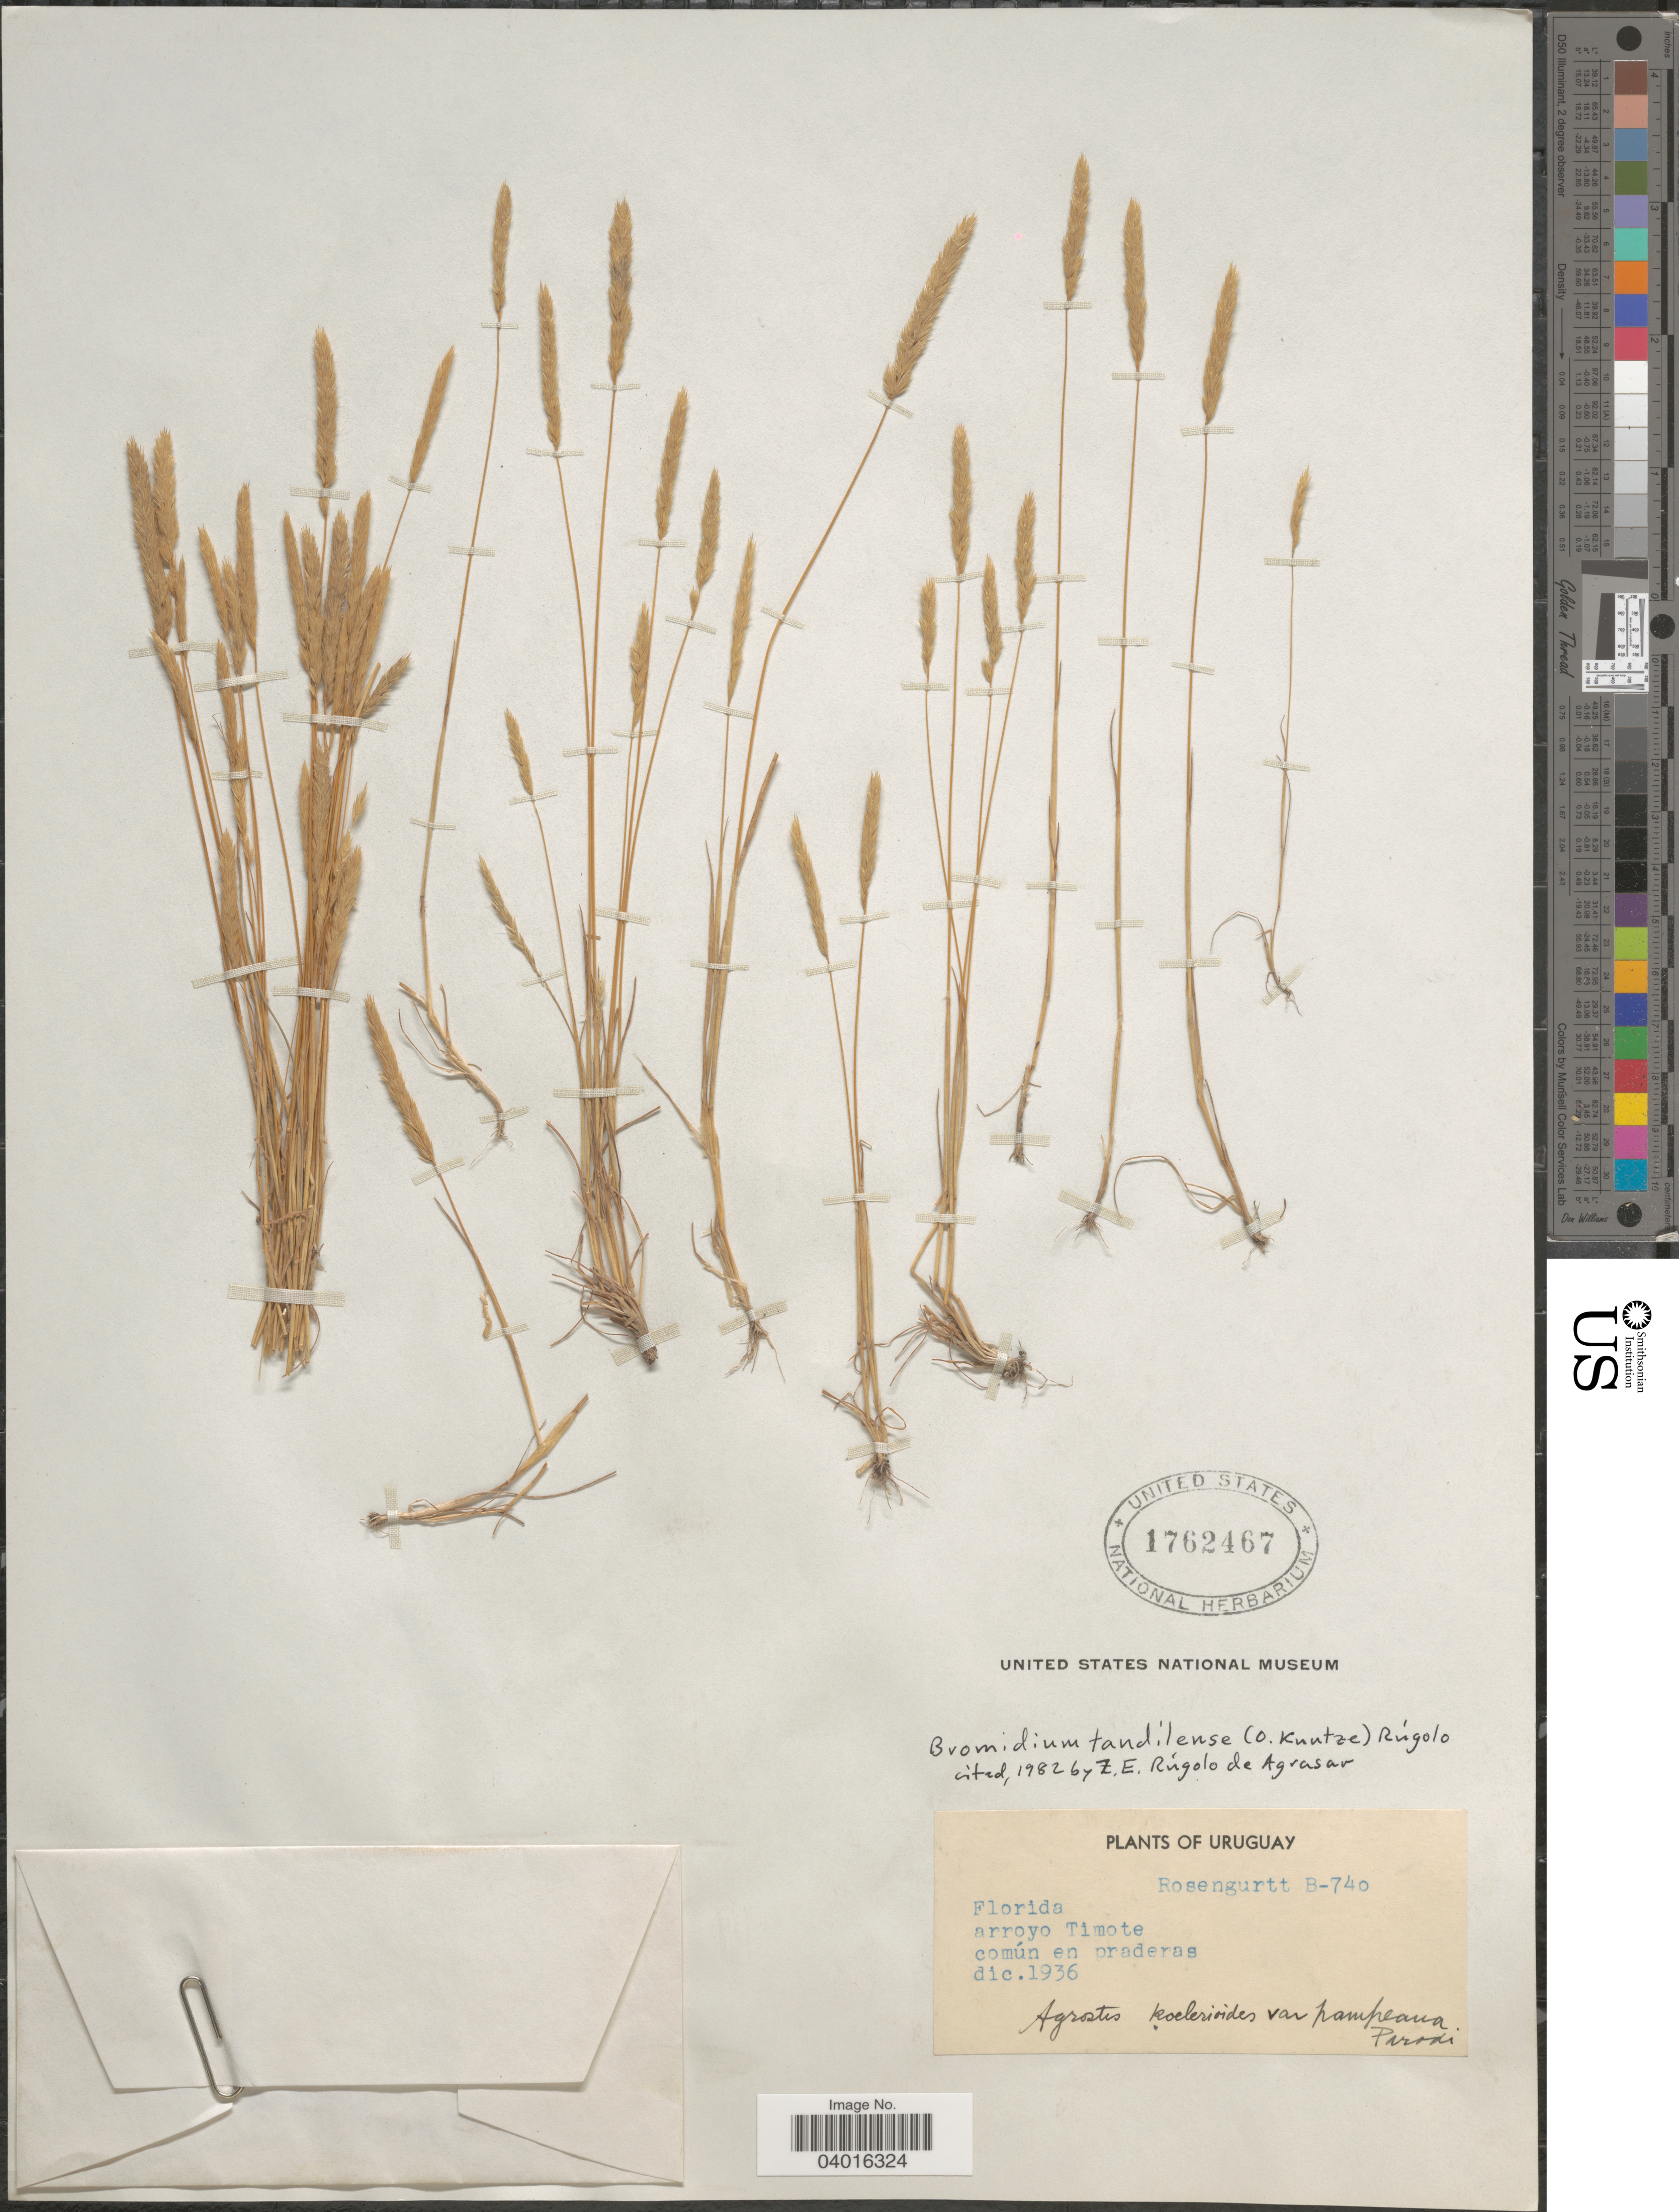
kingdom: Plantae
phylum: Tracheophyta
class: Liliopsida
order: Poales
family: Poaceae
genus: Bromidium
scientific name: Bromidium tandilense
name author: (Kuntze) Rúgolo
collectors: Rosengurtt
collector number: B-740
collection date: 1936-12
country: Uruguay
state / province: Florida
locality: Arroyo Timote. Común en praderas.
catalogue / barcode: US 1762467